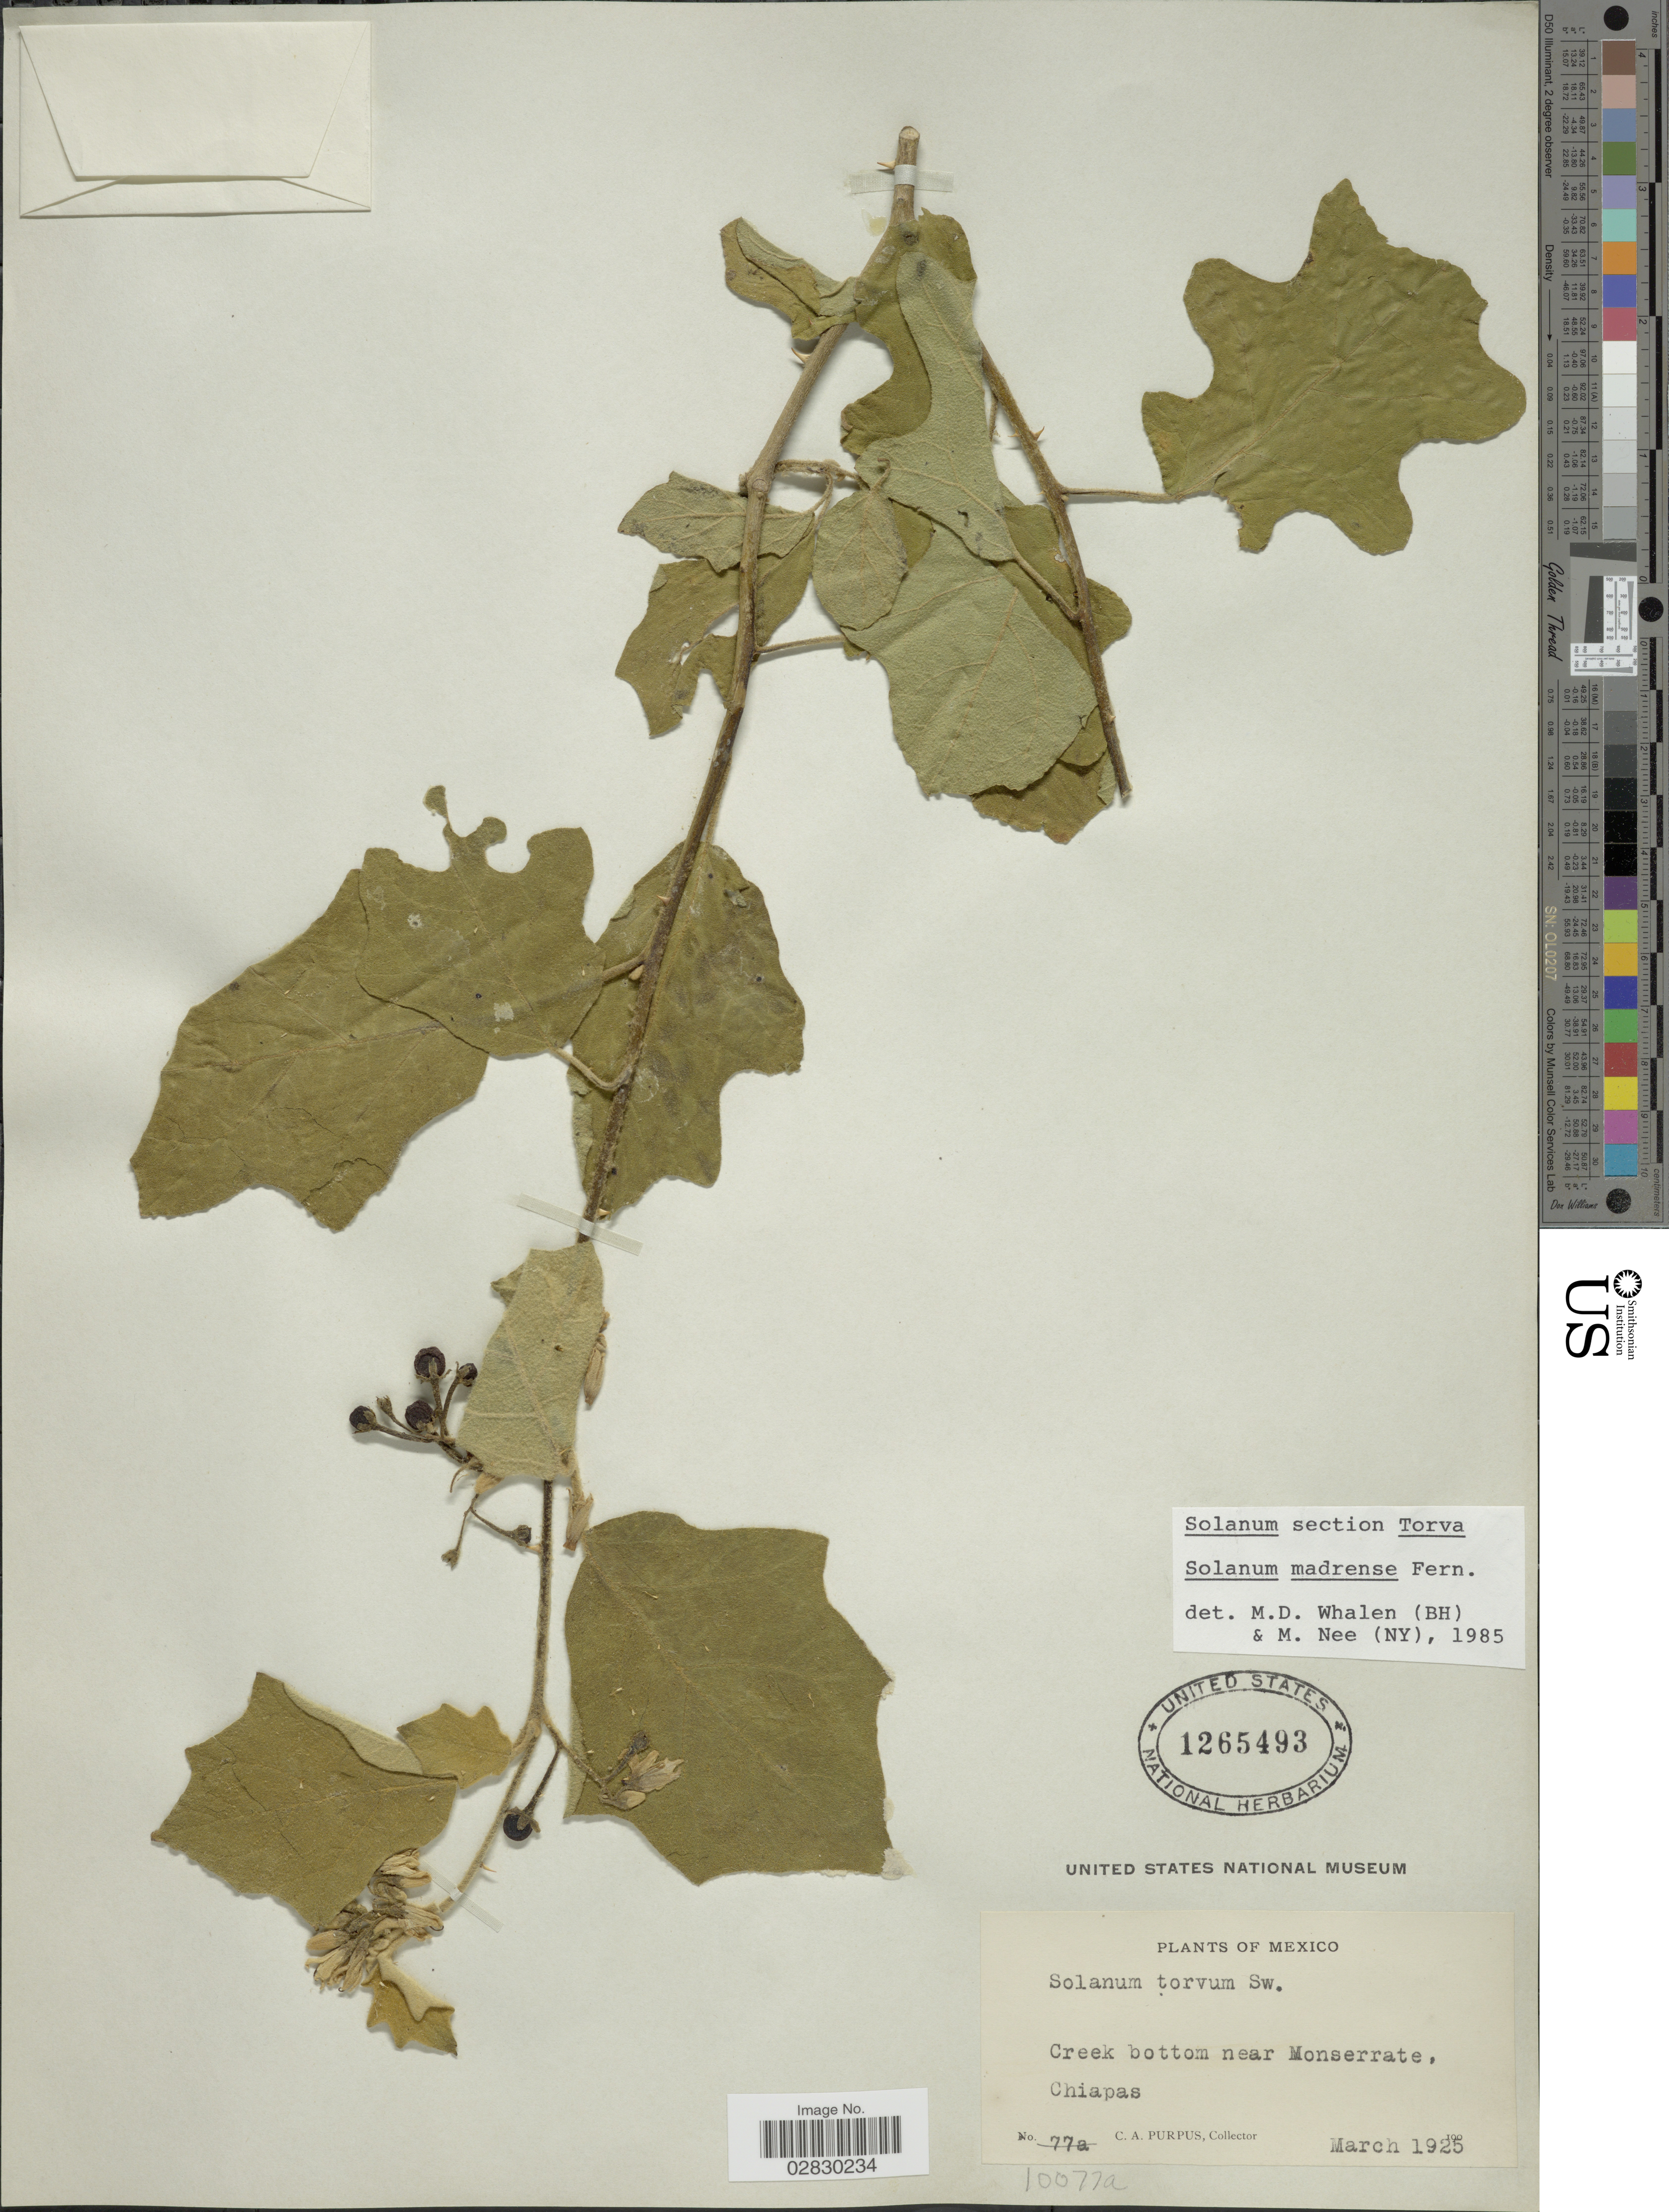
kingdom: Plantae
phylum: Tracheophyta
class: Magnoliopsida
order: Solanales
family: Solanaceae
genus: Solanum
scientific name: Solanum madrense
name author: Fernald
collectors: C. A. Purpus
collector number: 10077a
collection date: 1925-03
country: Mexico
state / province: Chiapas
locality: Creek bottom near Monserrate.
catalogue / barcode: US 1265493